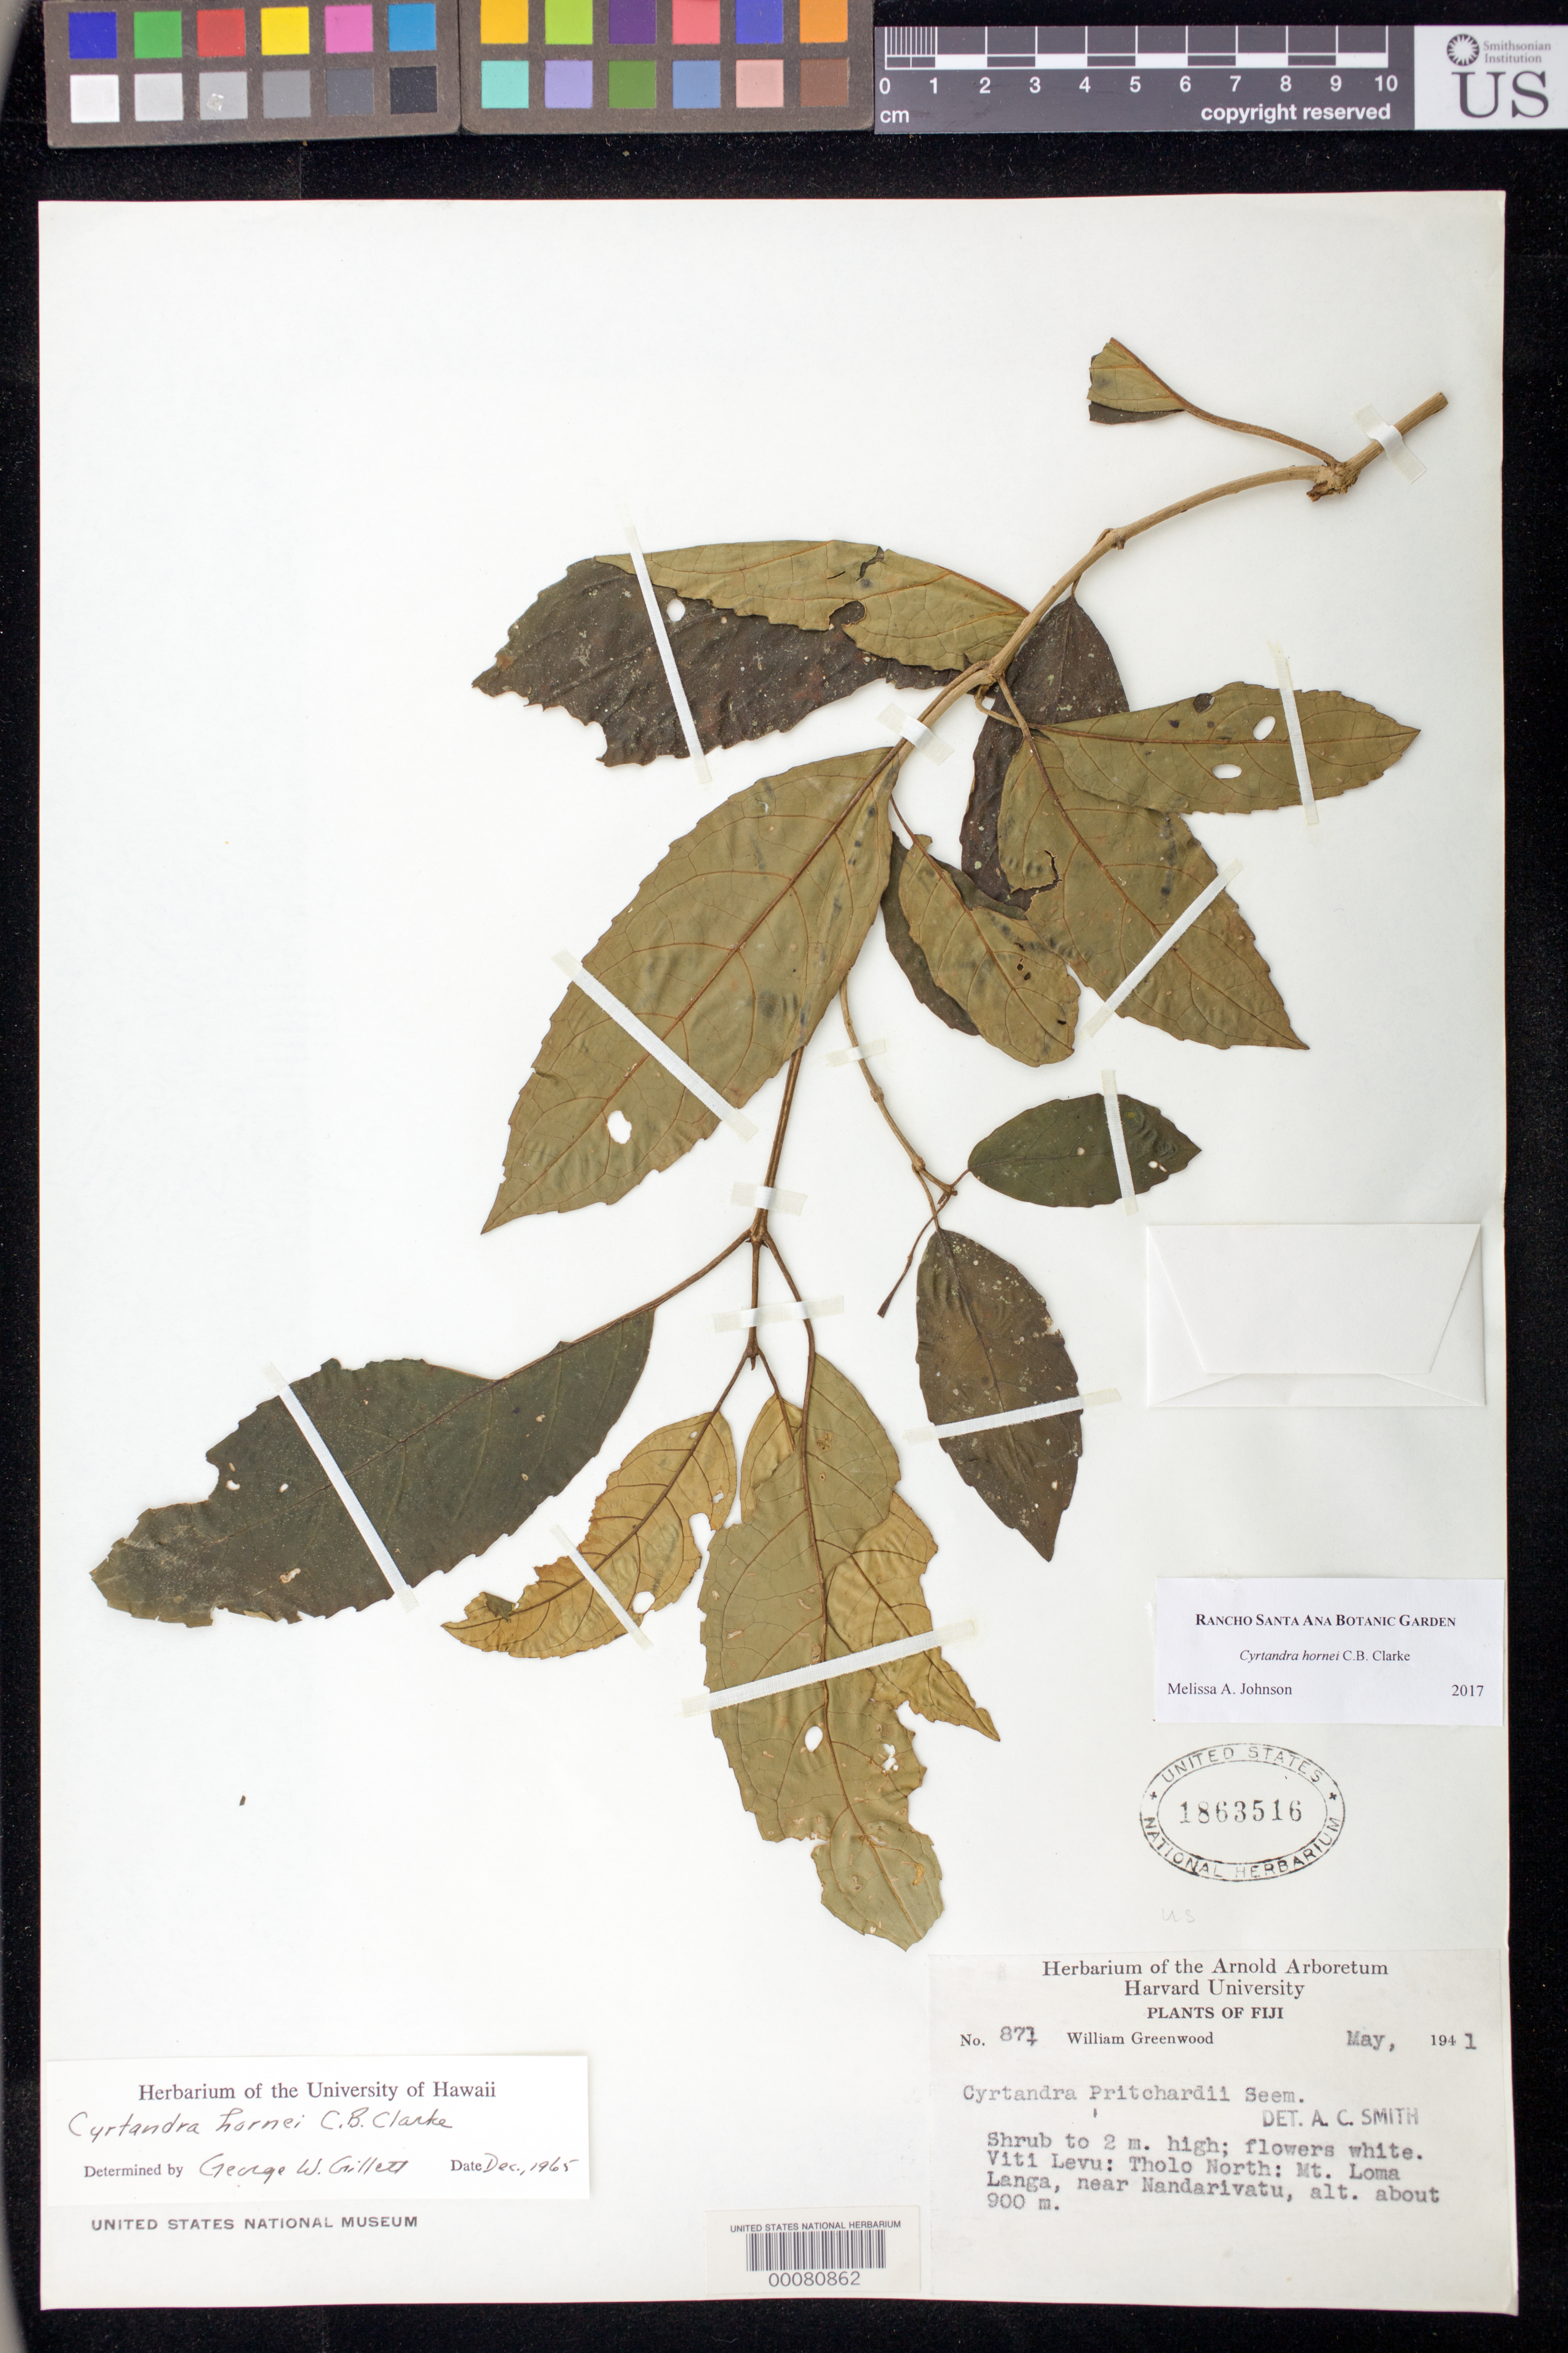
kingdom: Plantae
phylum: Tracheophyta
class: Magnoliopsida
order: Lamiales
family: Gesneriaceae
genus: Cyrtandra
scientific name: Cyrtandra hornei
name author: C.B. Clarke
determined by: Johnson, Melissa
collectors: W. Greenwood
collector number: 871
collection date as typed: May 1941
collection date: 1941-05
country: Fiji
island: Viti Levu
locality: Tholo north, mt loma langa, near nandarivatu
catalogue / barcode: US 1863516